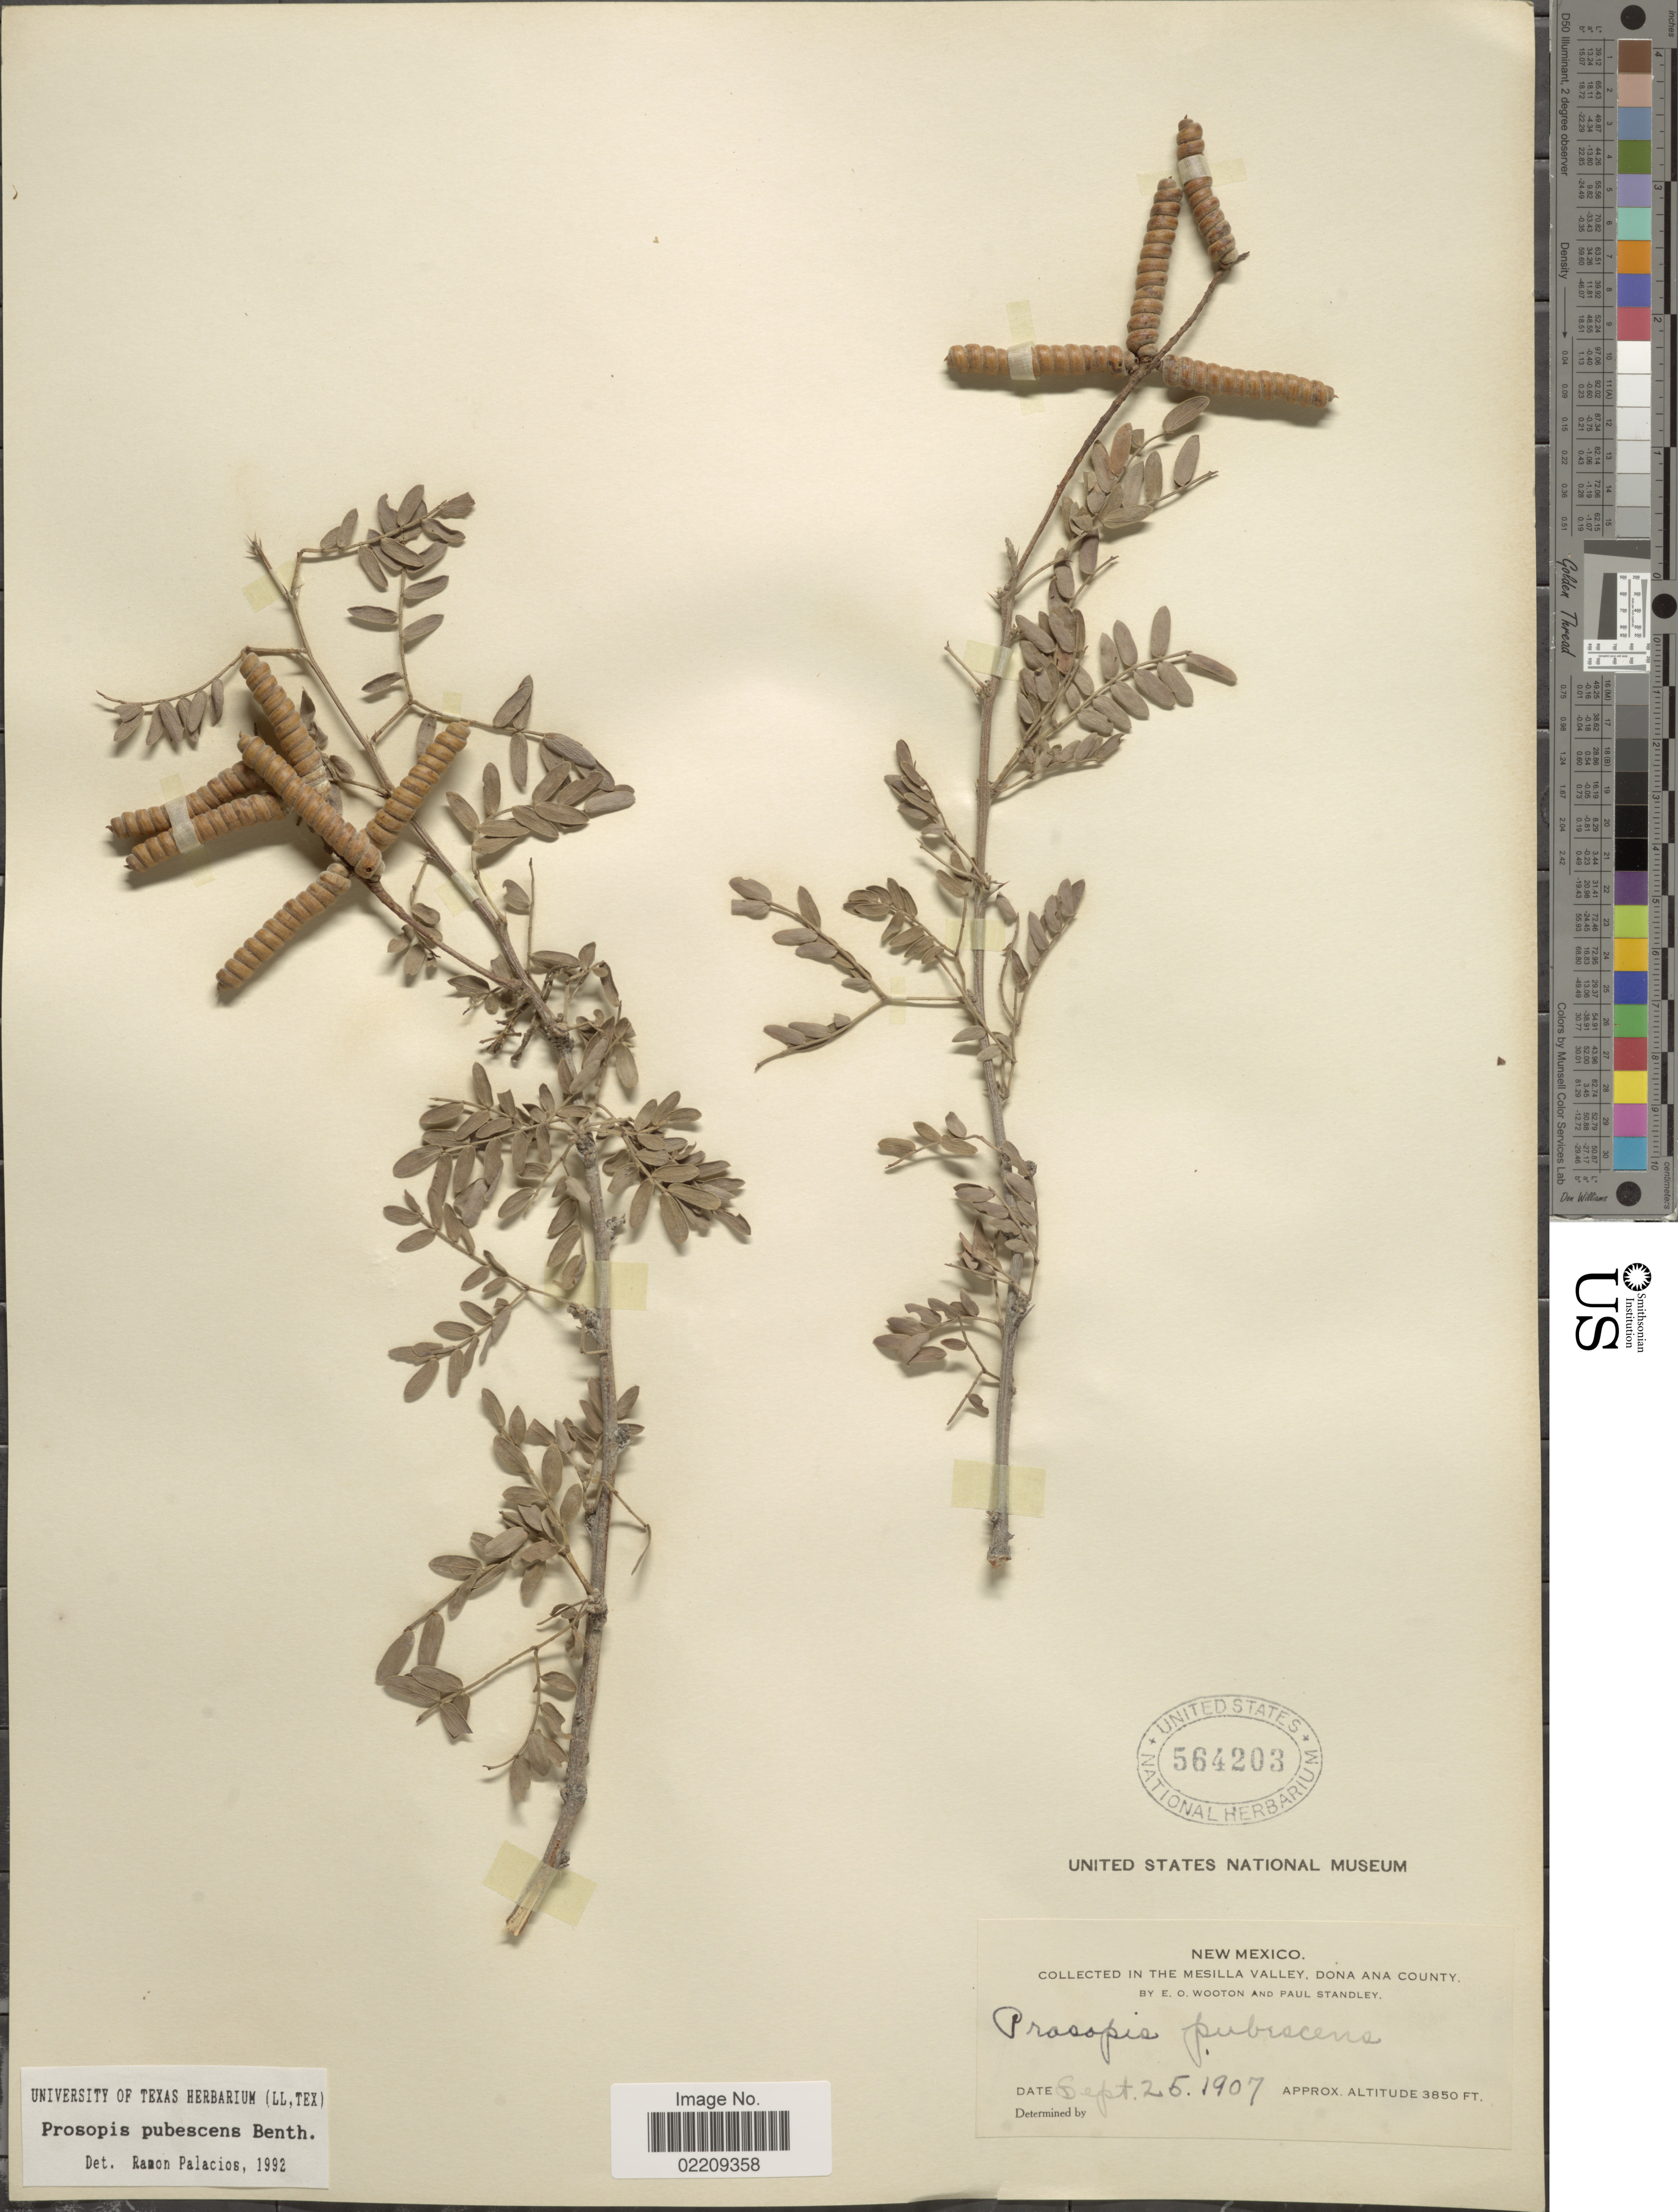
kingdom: Plantae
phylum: Tracheophyta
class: Magnoliopsida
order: Fabales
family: Fabaceae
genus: Strombocarpa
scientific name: Strombocarpa pubescens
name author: (Benth.) A. Gray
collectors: E. O. Wooton & P. C. Standley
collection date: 1907-09-25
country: United States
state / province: New Mexico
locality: In the mesilla Valley, Dona Ana County.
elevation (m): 1173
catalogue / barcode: US 564203